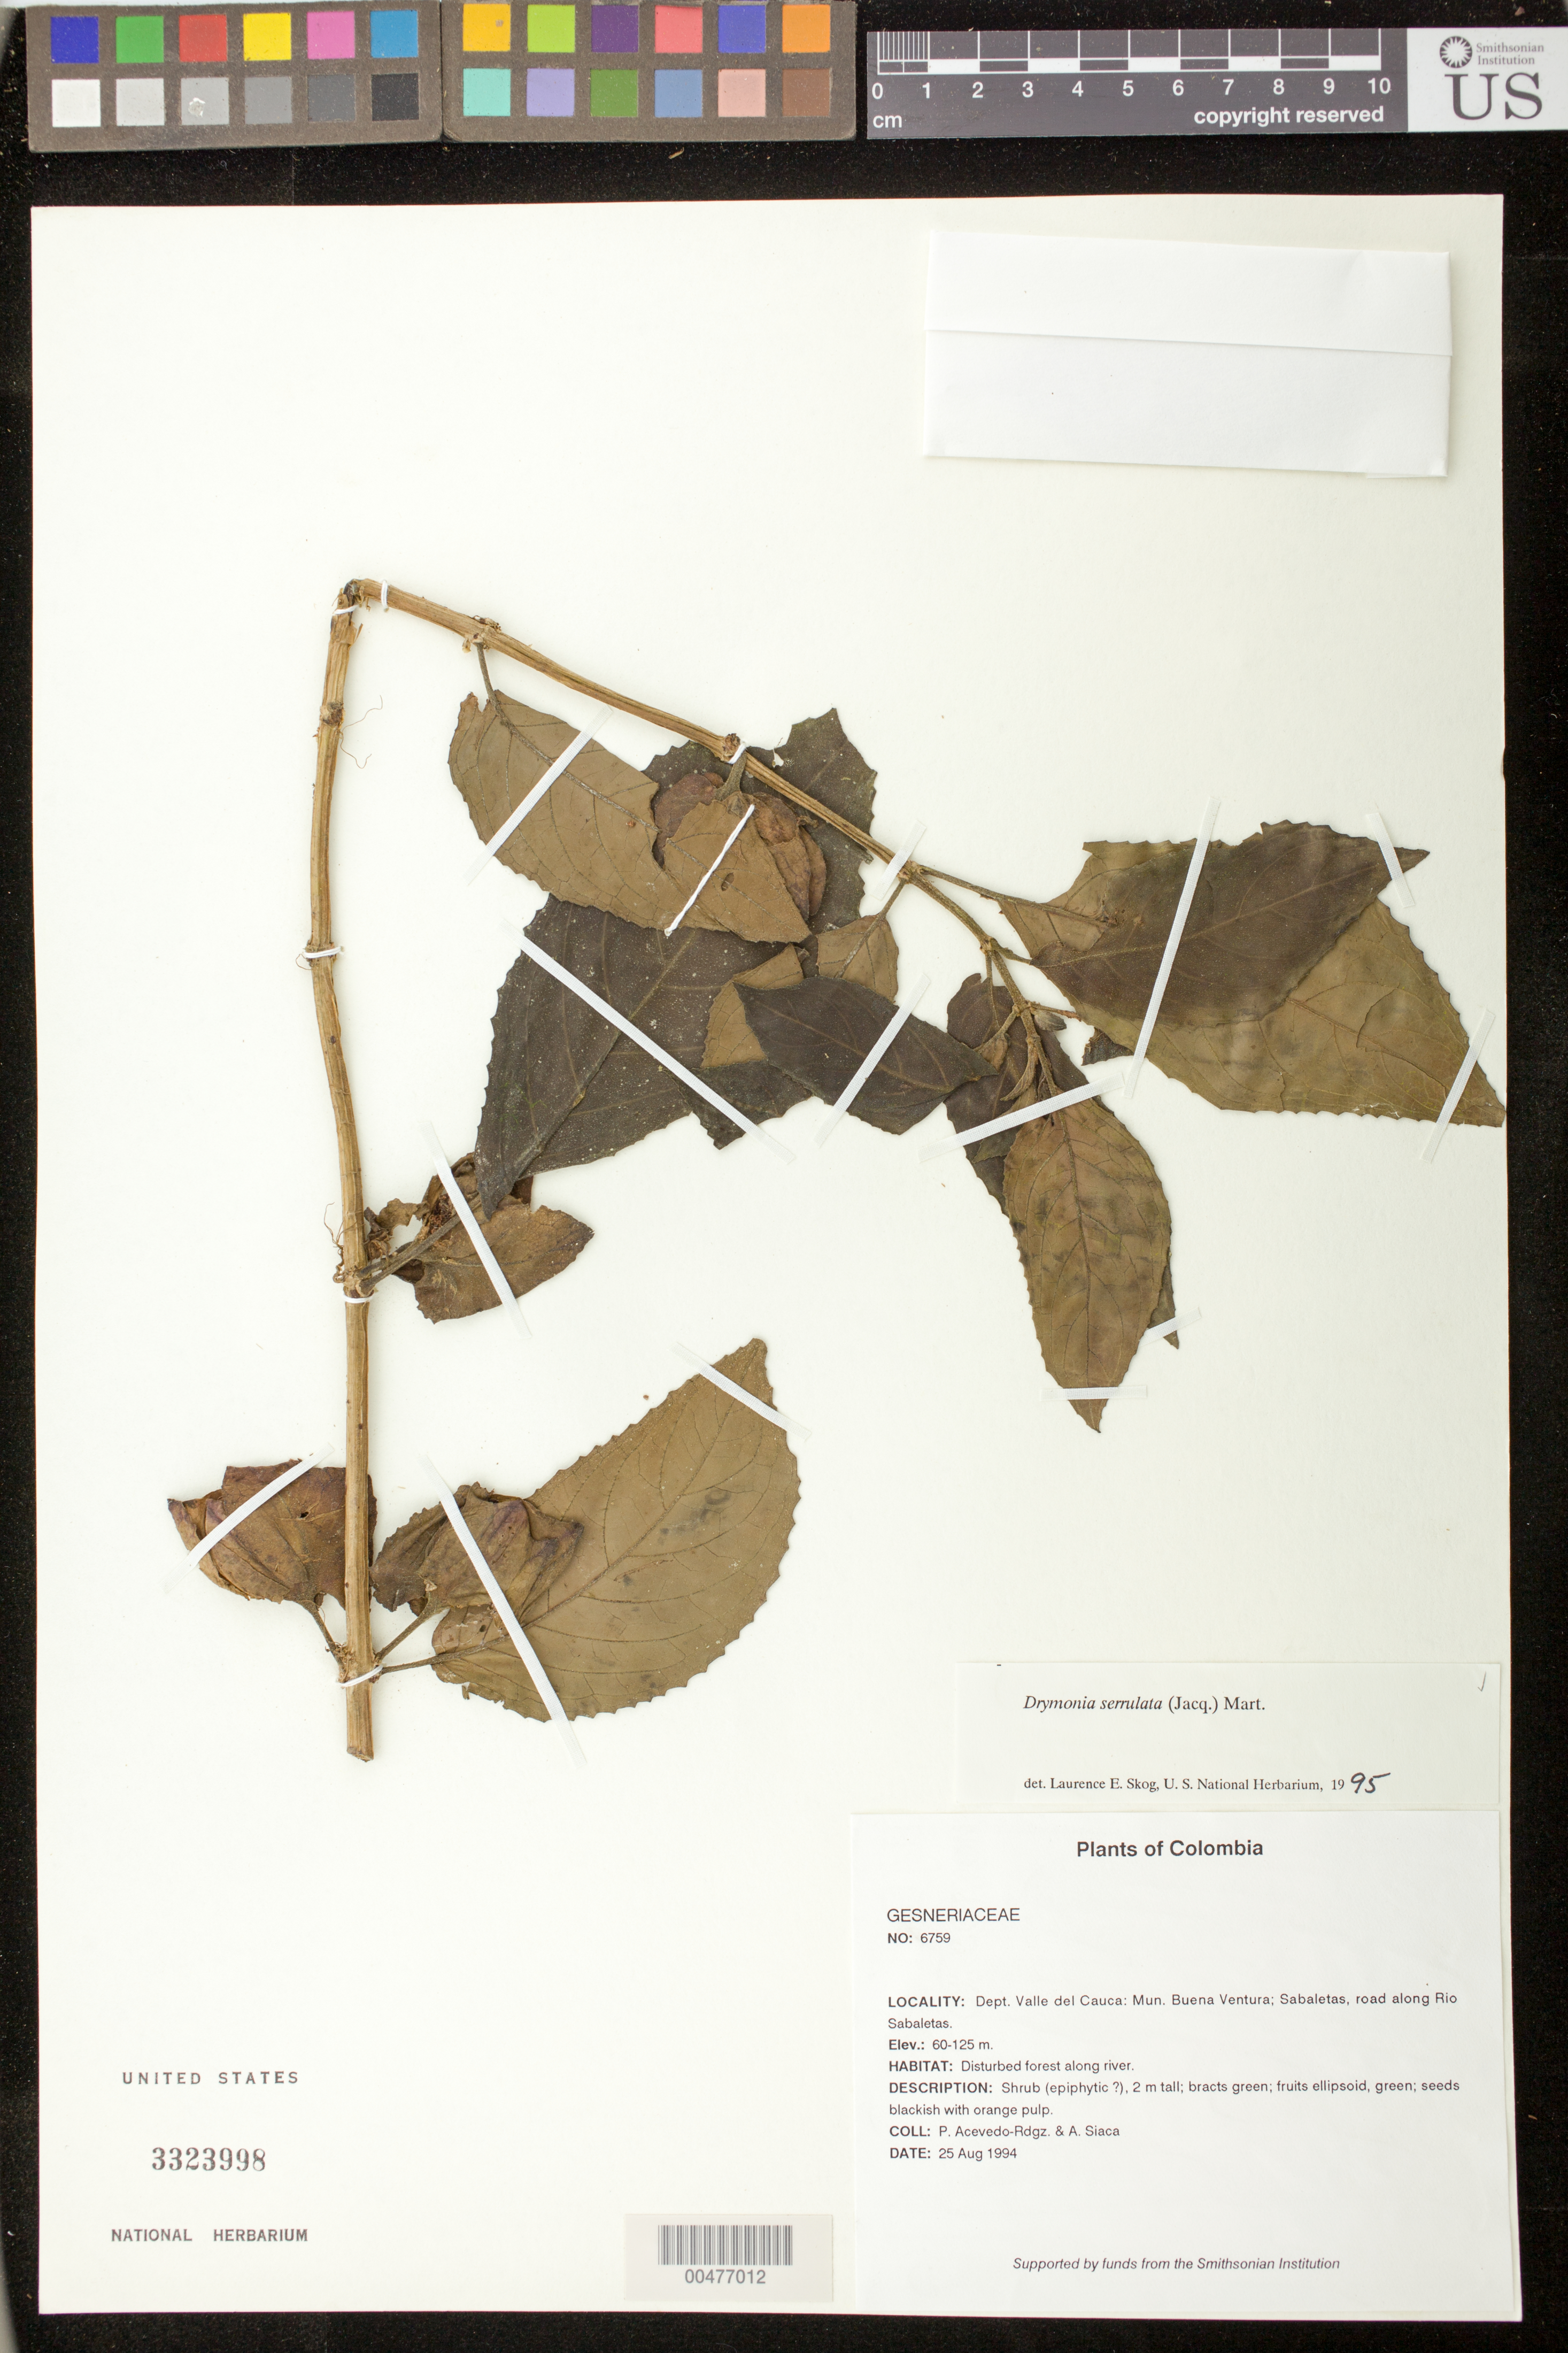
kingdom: Plantae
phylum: Tracheophyta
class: Magnoliopsida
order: Lamiales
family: Gesneriaceae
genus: Drymonia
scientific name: Drymonia serrulata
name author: (Jacq.) Mart.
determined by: Skog, Laurence E.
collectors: P. Acevedo-Rodr. & A. Siaca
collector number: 6759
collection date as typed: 25 Aug 1994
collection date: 1994-08-25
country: Colombia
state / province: Valle del Cauca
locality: Mun. Buena Ventura; Sabaletas, road along Rio Sabaletas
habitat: Disturbed forest area along river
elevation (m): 60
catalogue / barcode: US 3323998